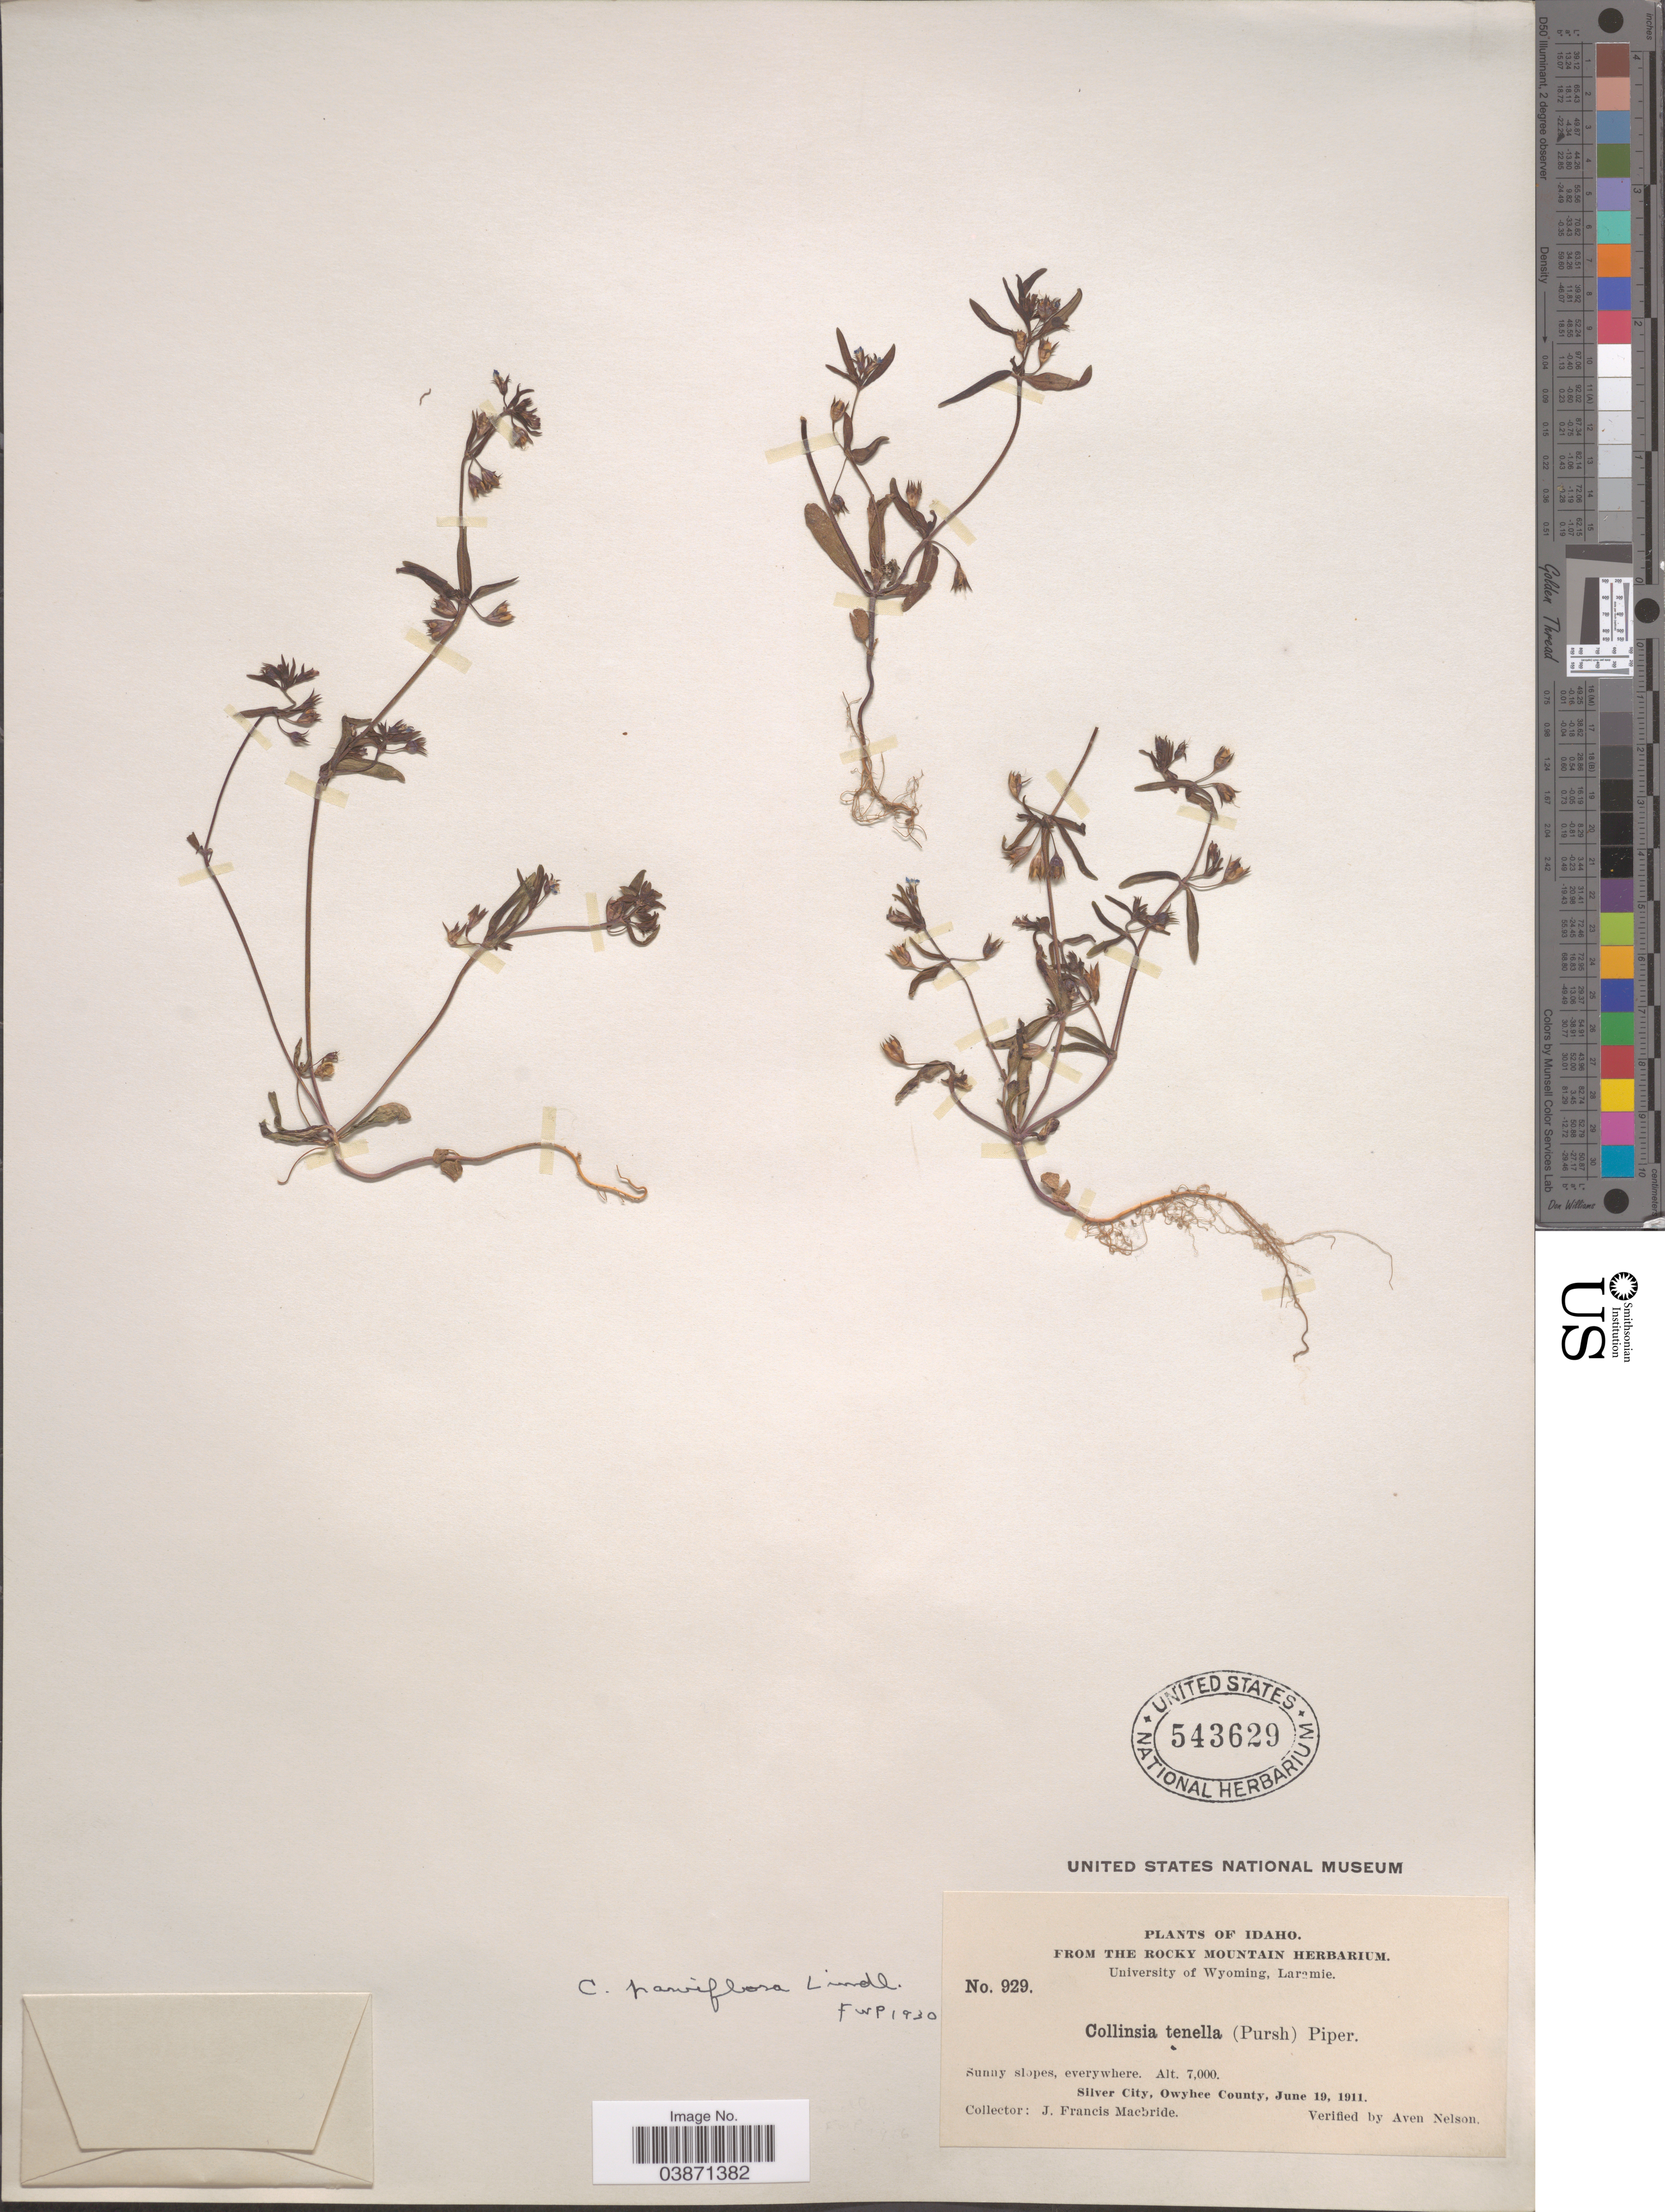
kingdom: Plantae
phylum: Tracheophyta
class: Magnoliopsida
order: Lamiales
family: Plantaginaceae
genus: Collinsia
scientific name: Collinsia parviflora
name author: Douglas ex Lindl.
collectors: J. F. Macbride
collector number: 929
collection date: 1911-06-19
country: United States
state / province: Idaho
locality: Silver City, Owyhee County.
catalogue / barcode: US 543629